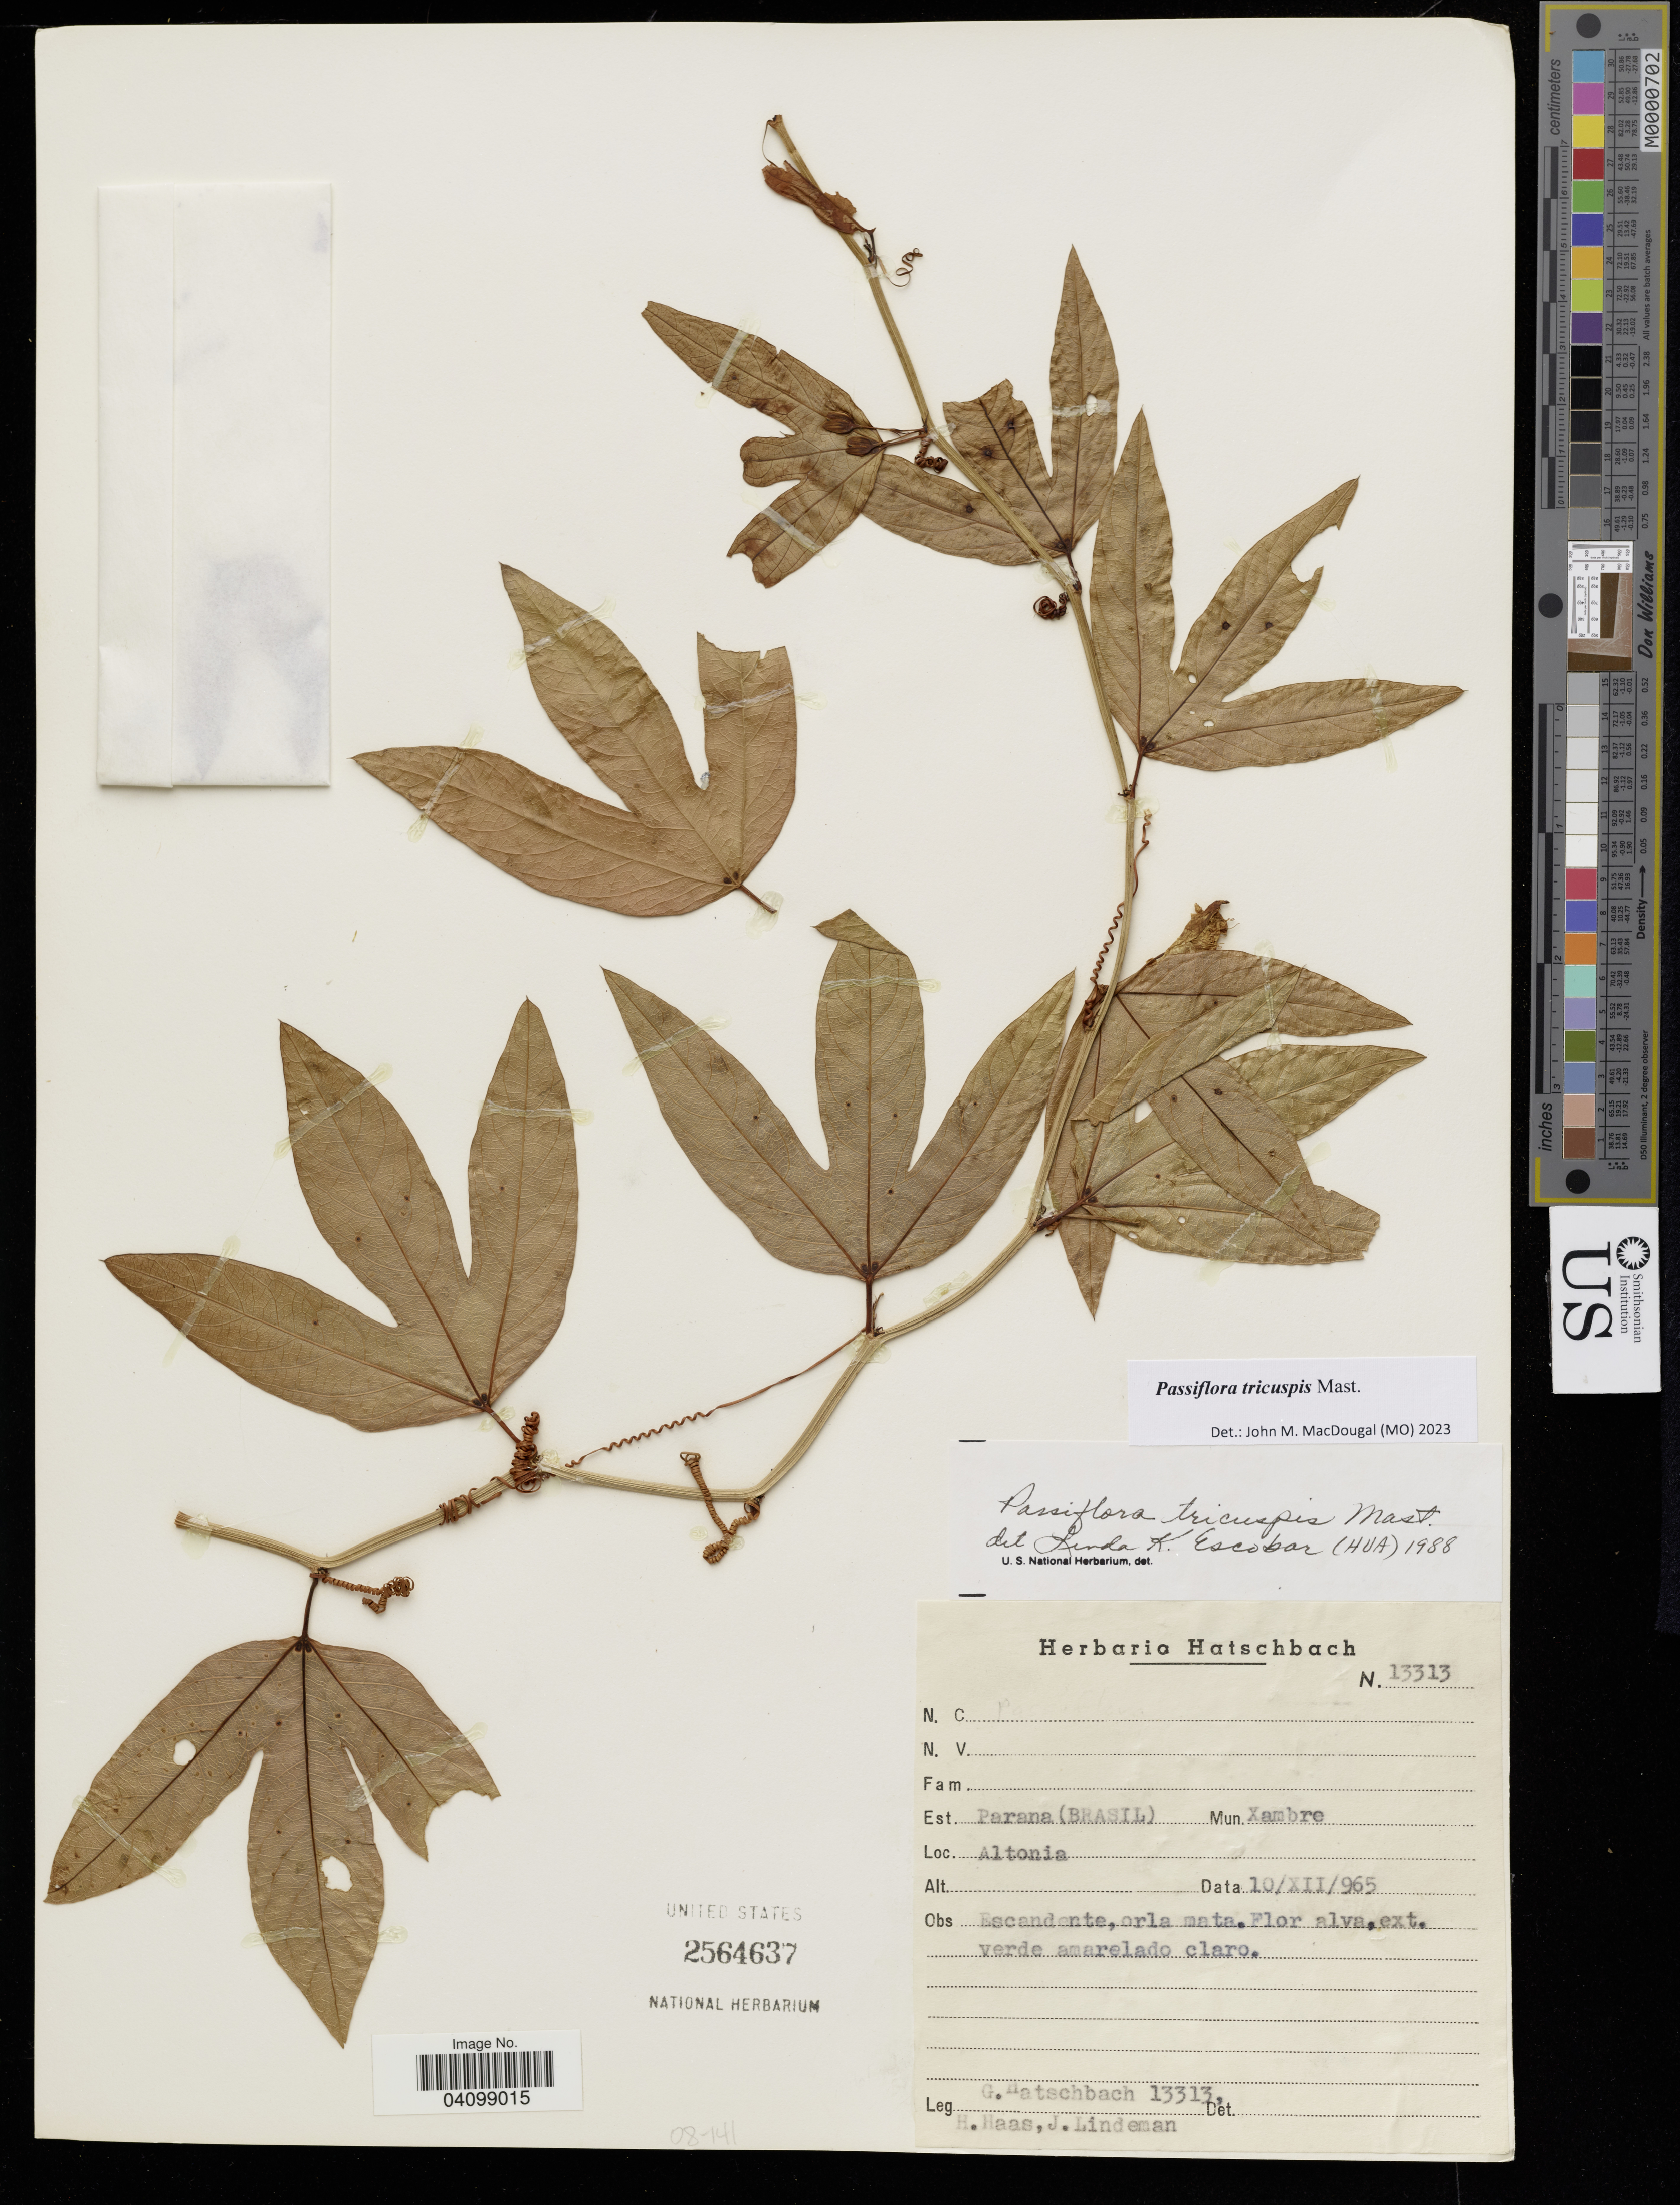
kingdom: Plantae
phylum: Tracheophyta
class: Magnoliopsida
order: Malpighiales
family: Passifloraceae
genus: Passiflora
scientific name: Passiflora tricuspis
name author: Mast.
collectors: G. Hatschbach & J. Lindeman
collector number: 13313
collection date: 1965-12-10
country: Brazil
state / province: Paraná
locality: Mun. Xambre Altonia.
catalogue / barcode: US 2564637